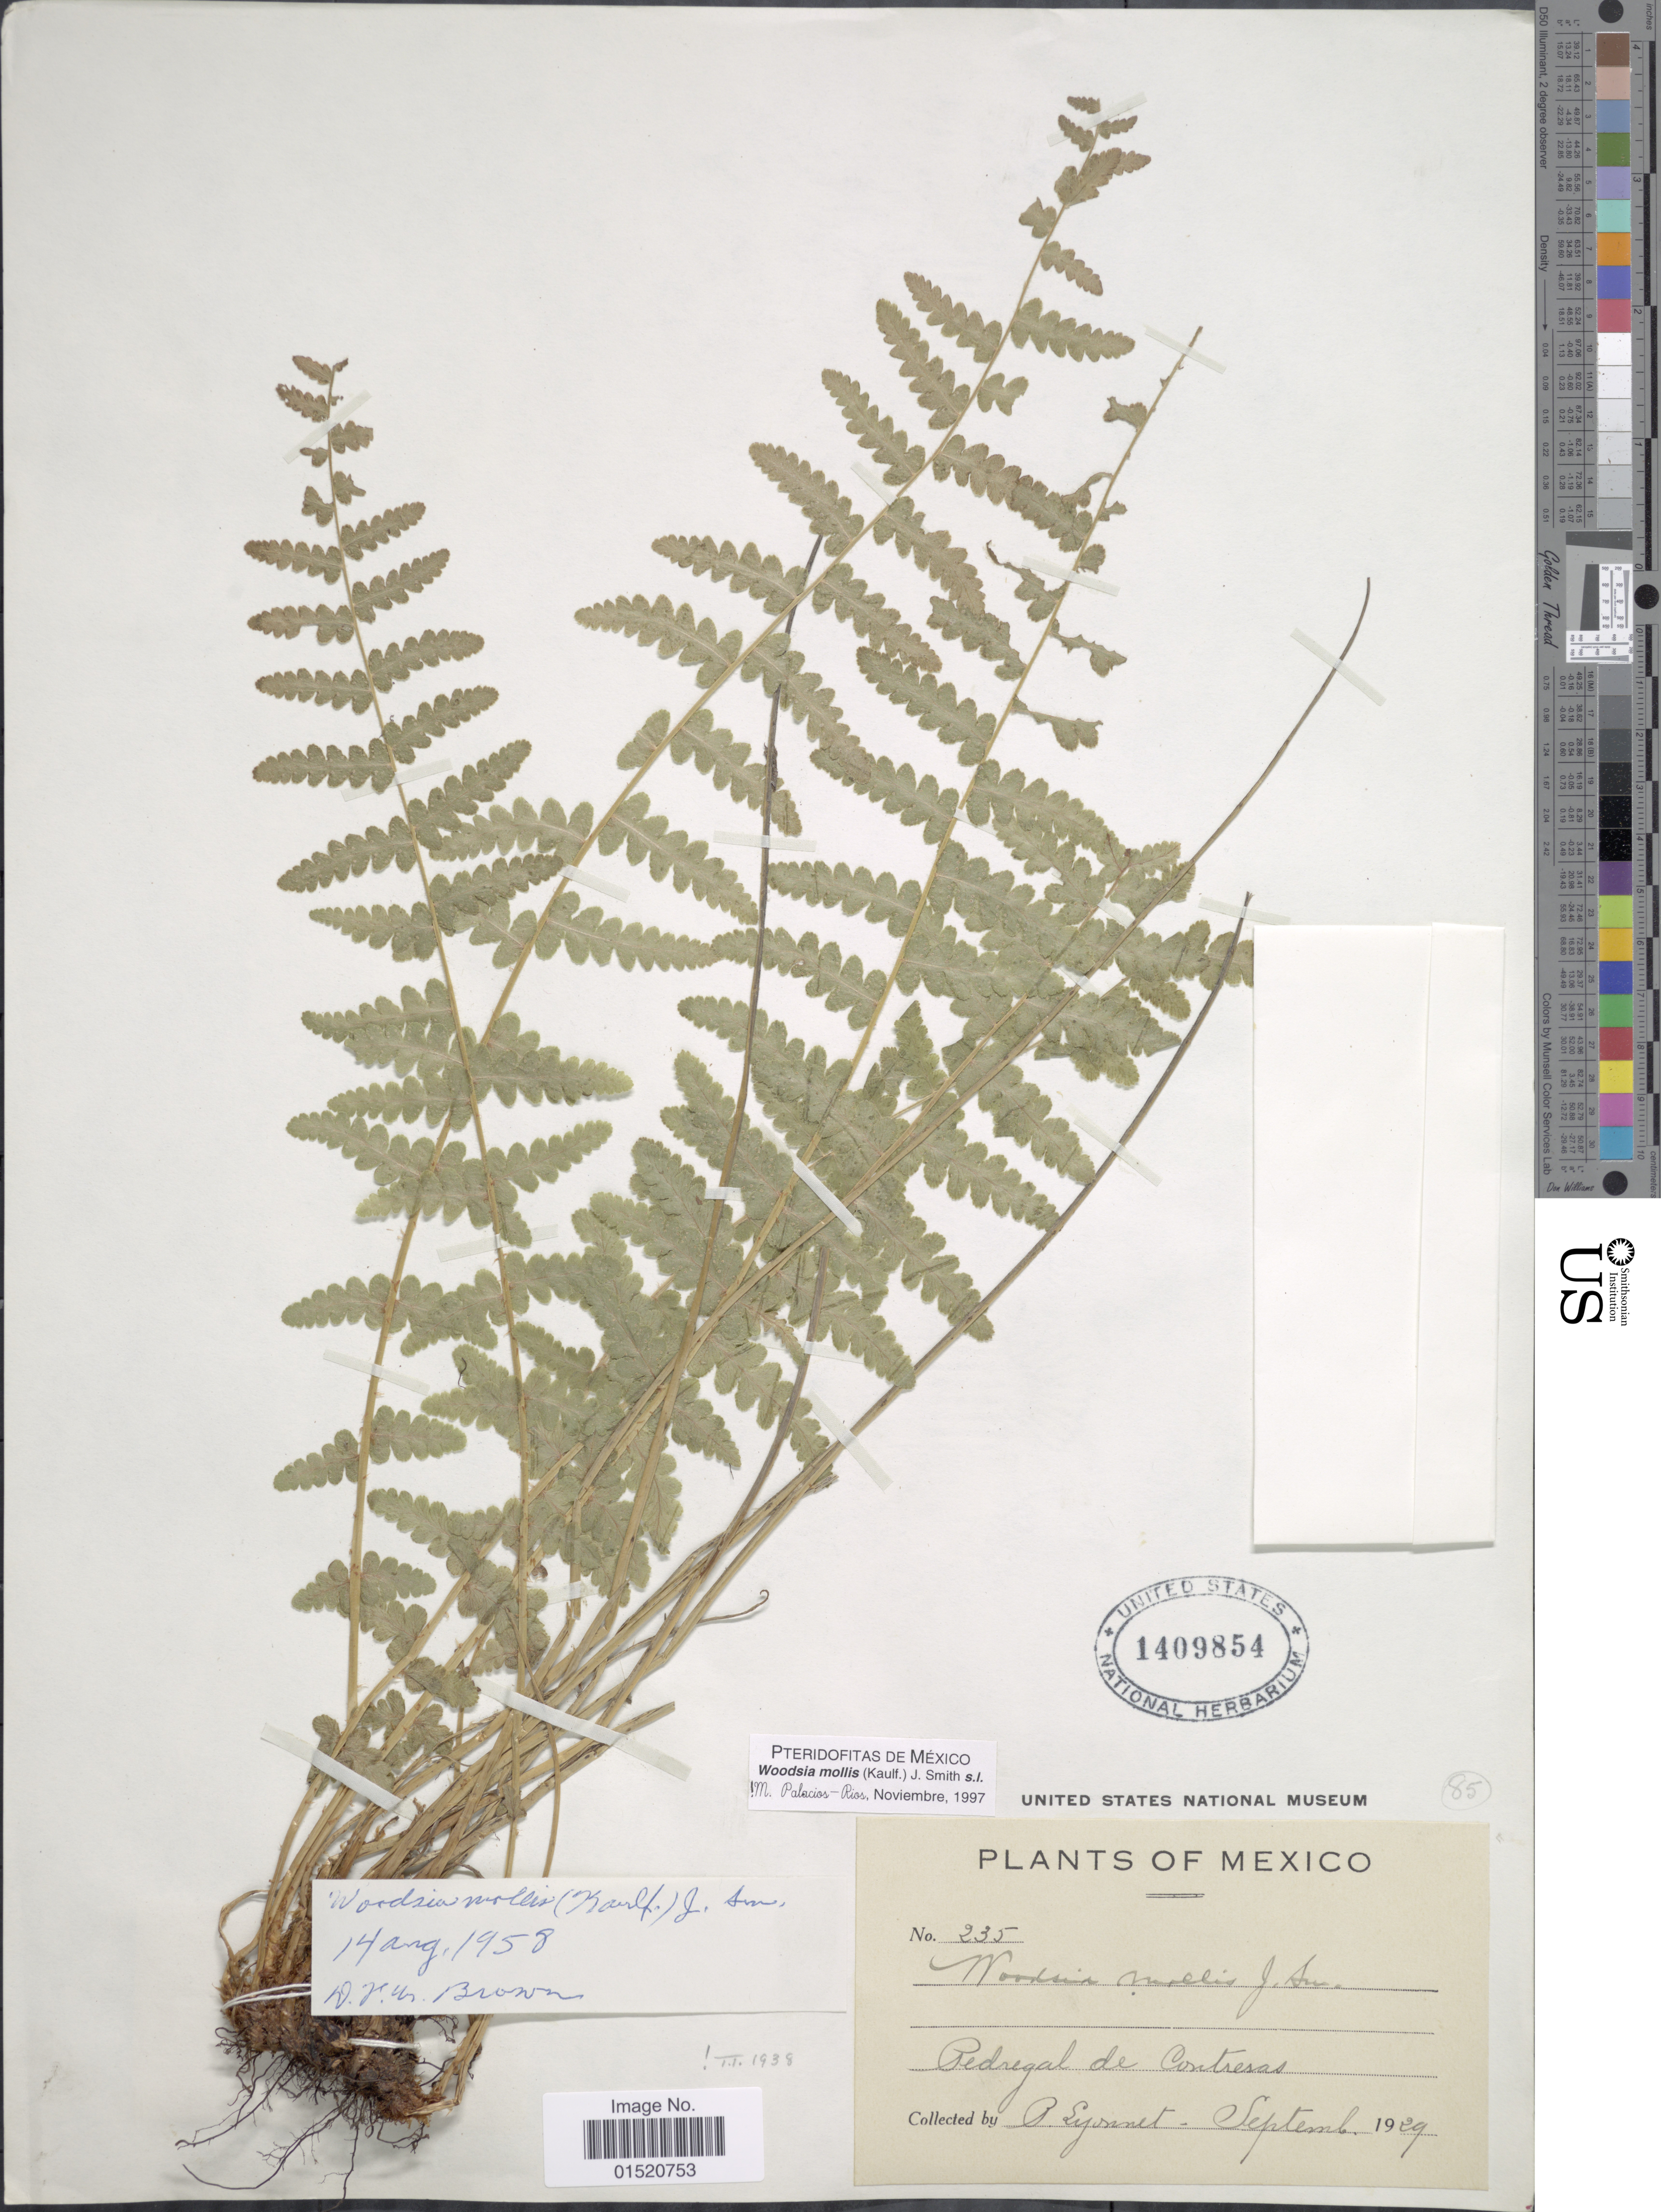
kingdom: Plantae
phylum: Tracheophyta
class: Polypodiopsida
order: Polypodiales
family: Woodsiaceae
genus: Woodsia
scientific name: Woodsia mollis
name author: (Kaulf.) J. Sm.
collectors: P. Lyonnet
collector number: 235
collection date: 1929-09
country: Mexico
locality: Pedregal de Contreras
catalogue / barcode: US 1409854